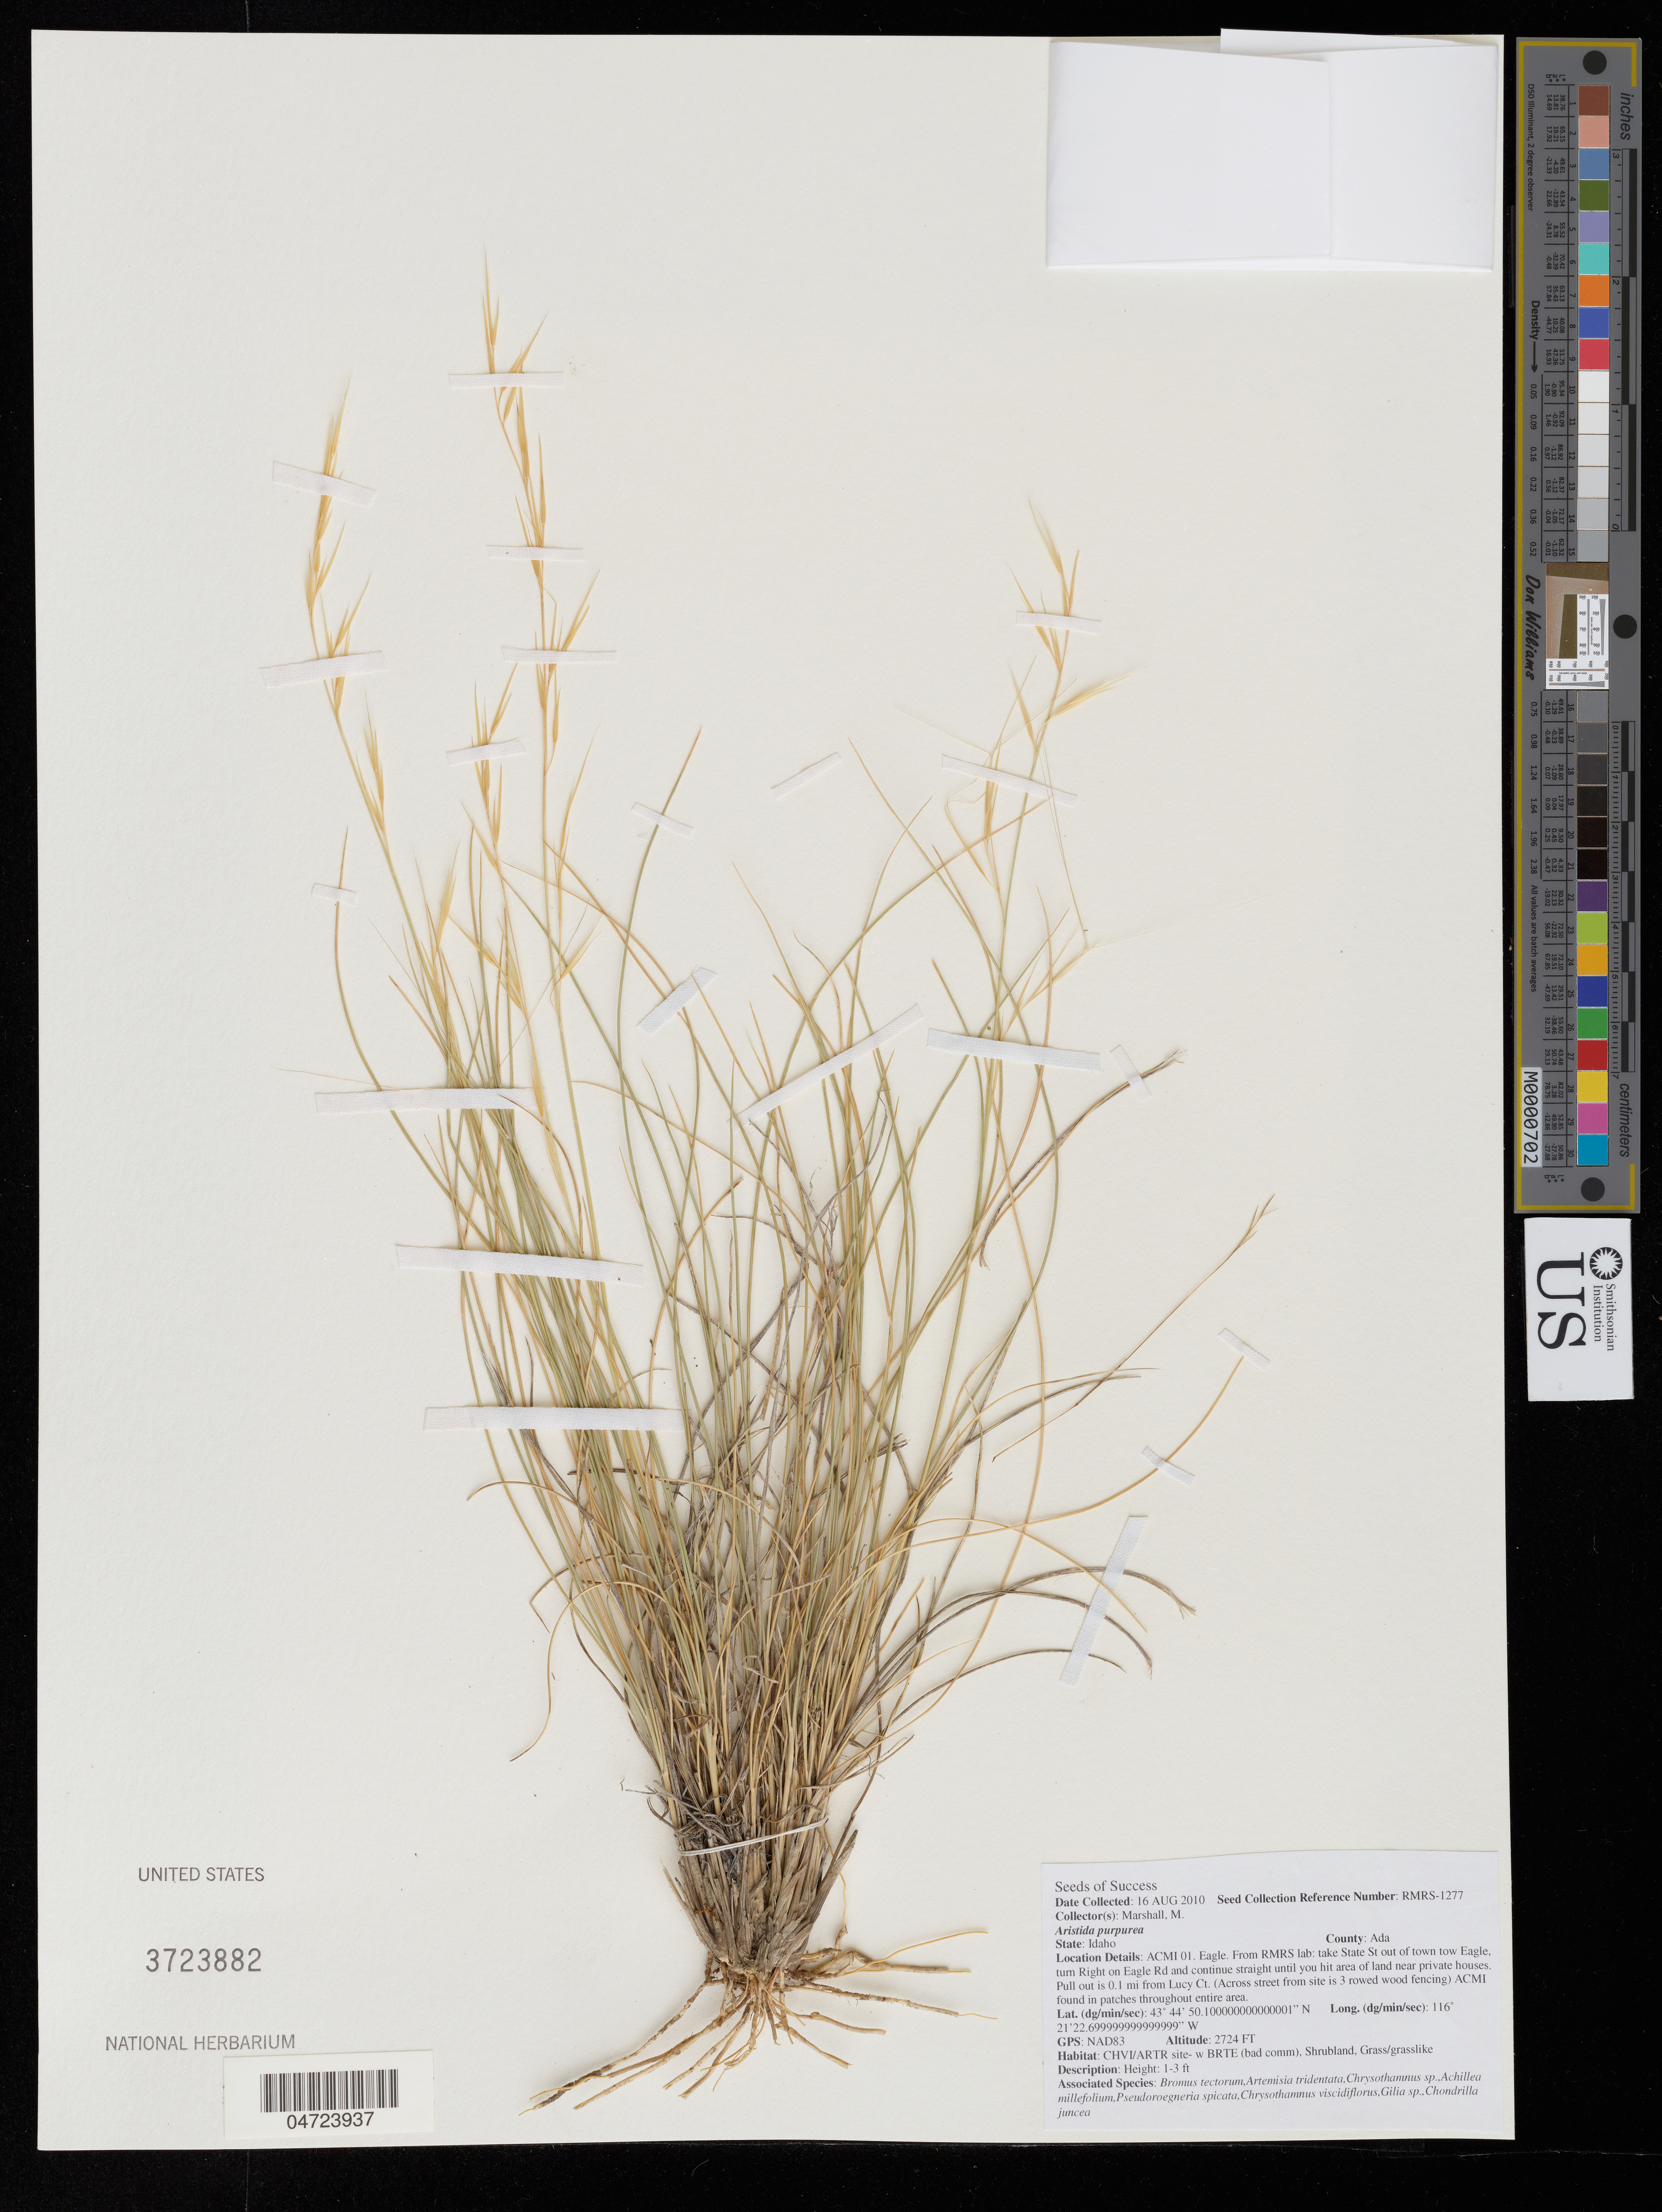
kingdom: Plantae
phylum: Tracheophyta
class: Liliopsida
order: Poales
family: Poaceae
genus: Aristida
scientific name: Aristida purpurea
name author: Nutt.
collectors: M. Marshall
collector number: RMRS-1277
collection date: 2010-08-16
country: United States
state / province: Idaho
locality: County: Ada. ACMI 01. Eagle. From RMRS lab: take State St out of town tow Eagle, turn Right on Eagle Rd and continue straight until you hit area of land near private houses. Pull out is 0.1 mi from Lucy Ct. (Across street from site is 3 rowed wood fencing) ACMI found in patches throughout entire area. GPS: NAD83.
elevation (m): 830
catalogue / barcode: US 3723882